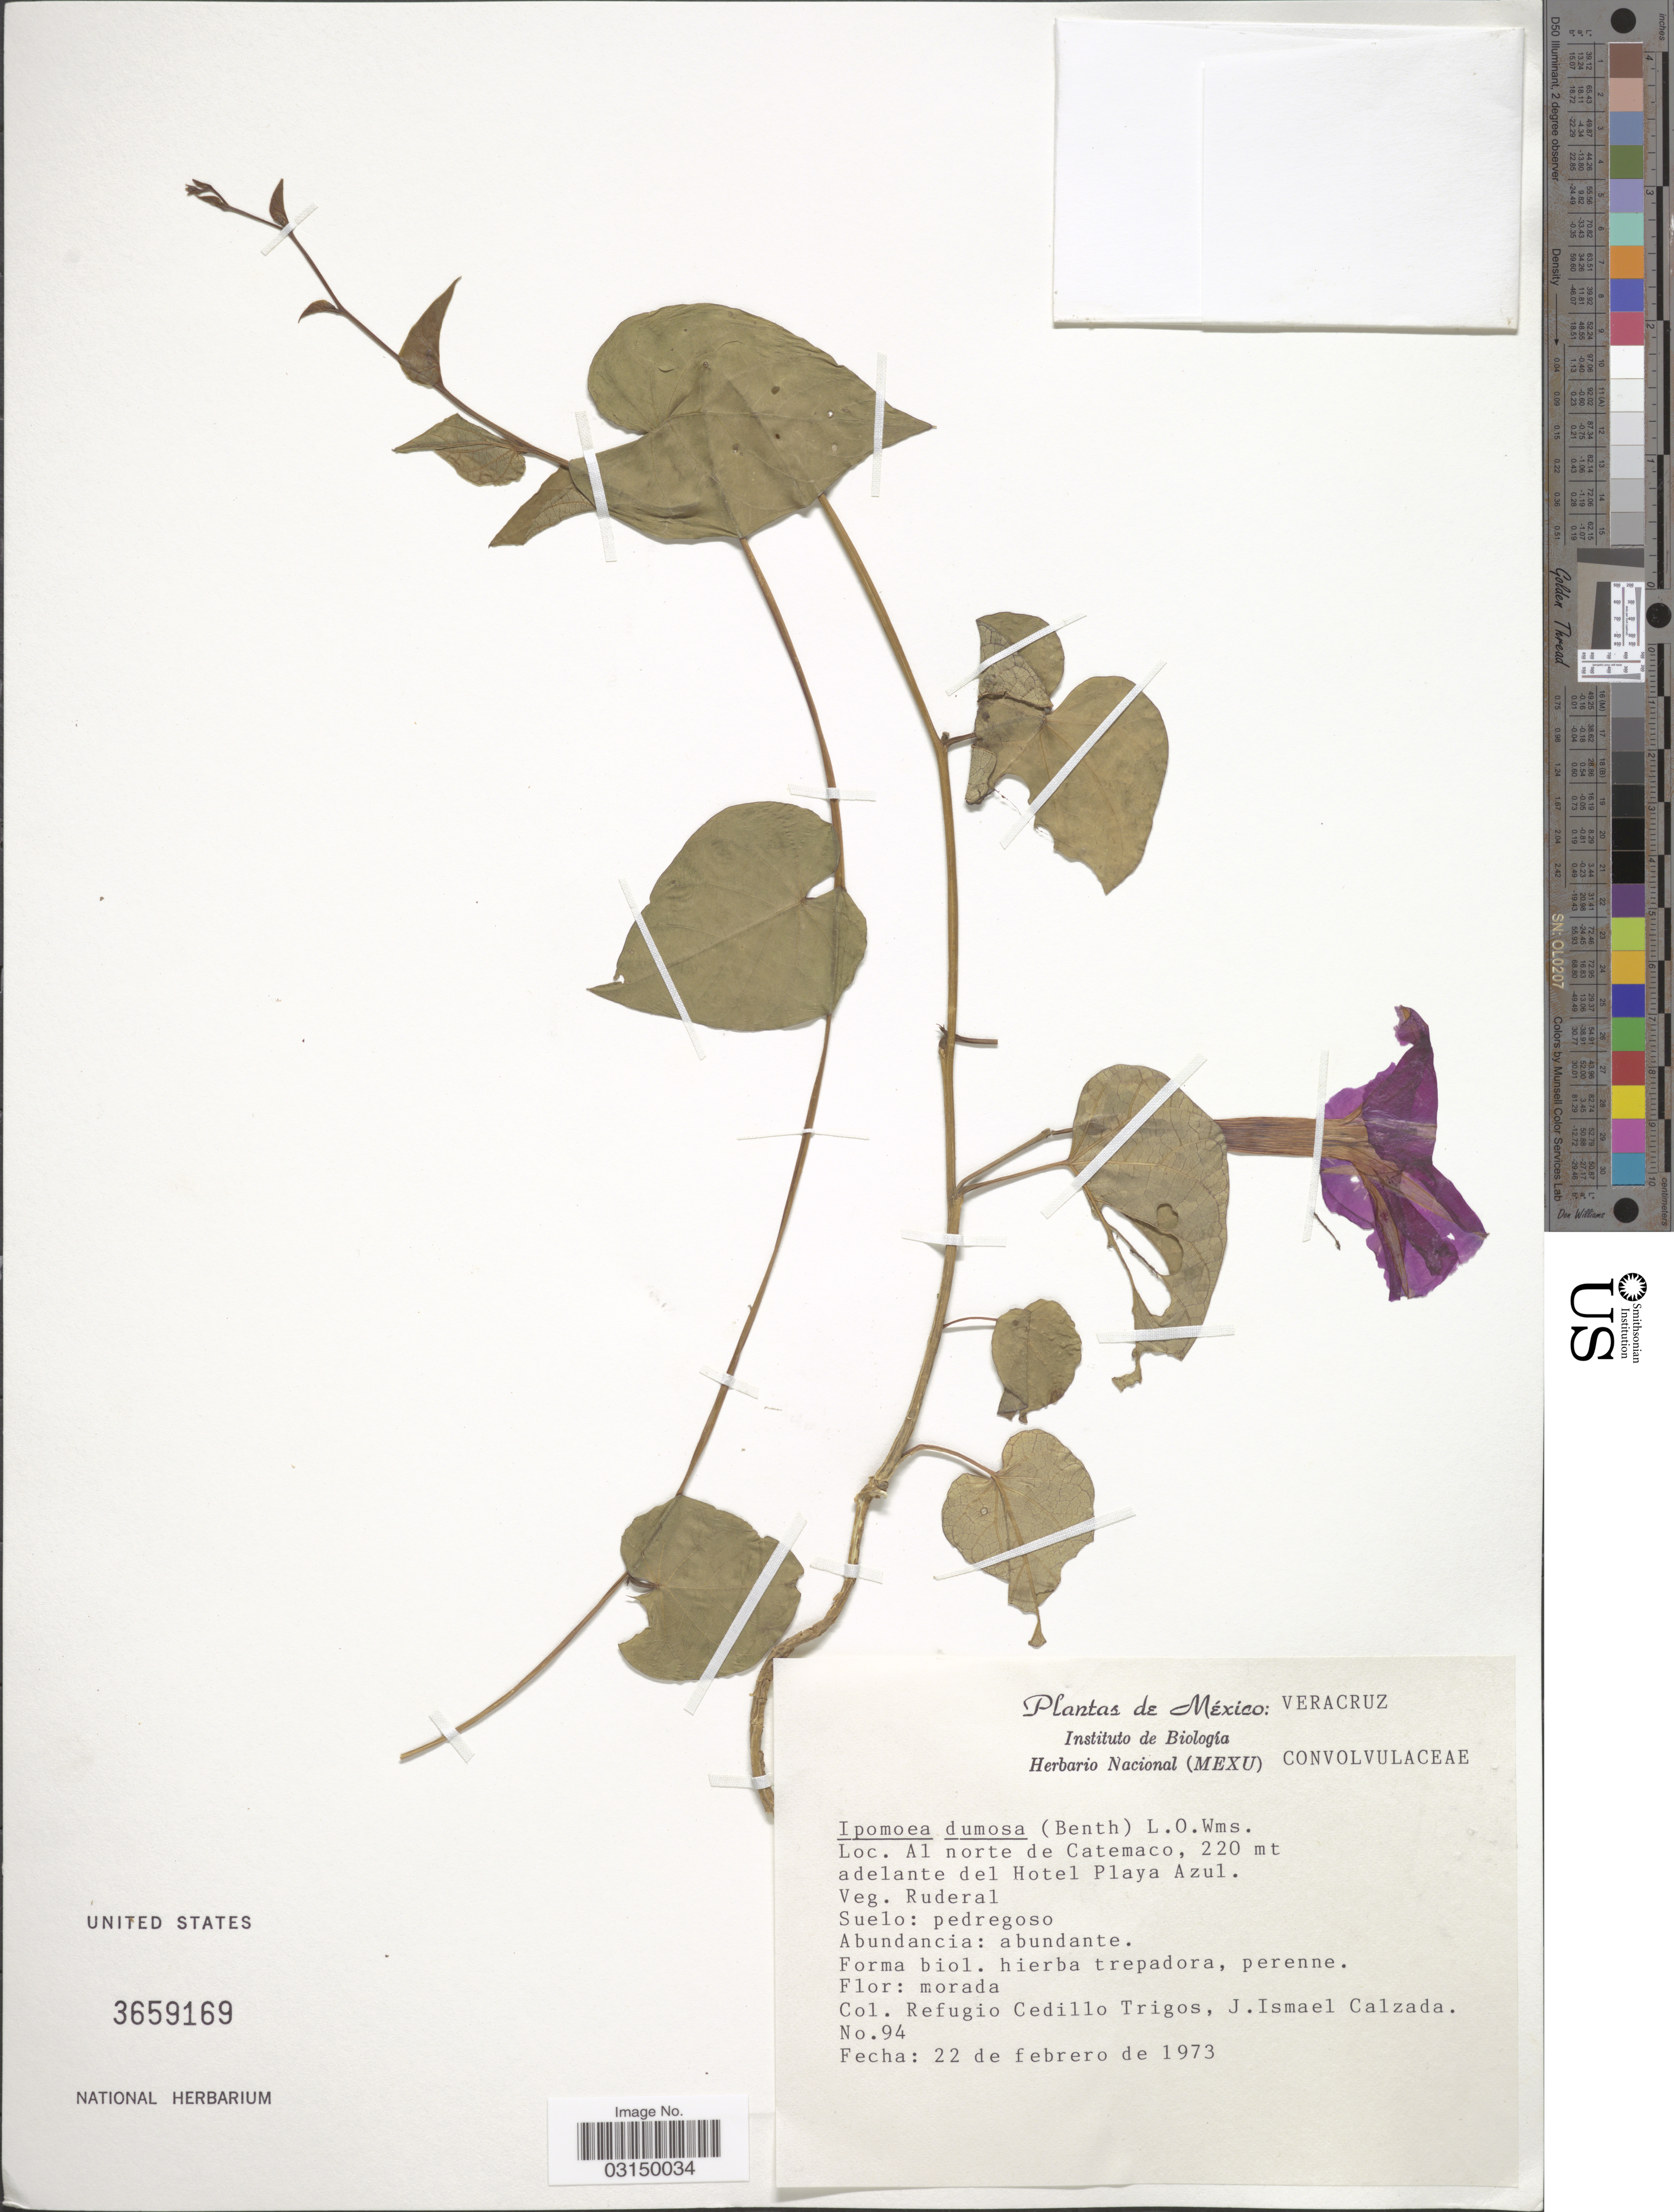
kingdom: Plantae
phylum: Tracheophyta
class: Magnoliopsida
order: Solanales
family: Convolvulaceae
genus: Ipomoea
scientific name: Ipomoea dumosa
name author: (Benth.) L.O. Williams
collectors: R. CedilloT. & J. I. Calzada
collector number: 94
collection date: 1973-02-22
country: Mexico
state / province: Veracruz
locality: Veracruz, Al norte de Catemaco, adelante del Hotel Playa Azul.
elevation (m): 220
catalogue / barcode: US 3659169